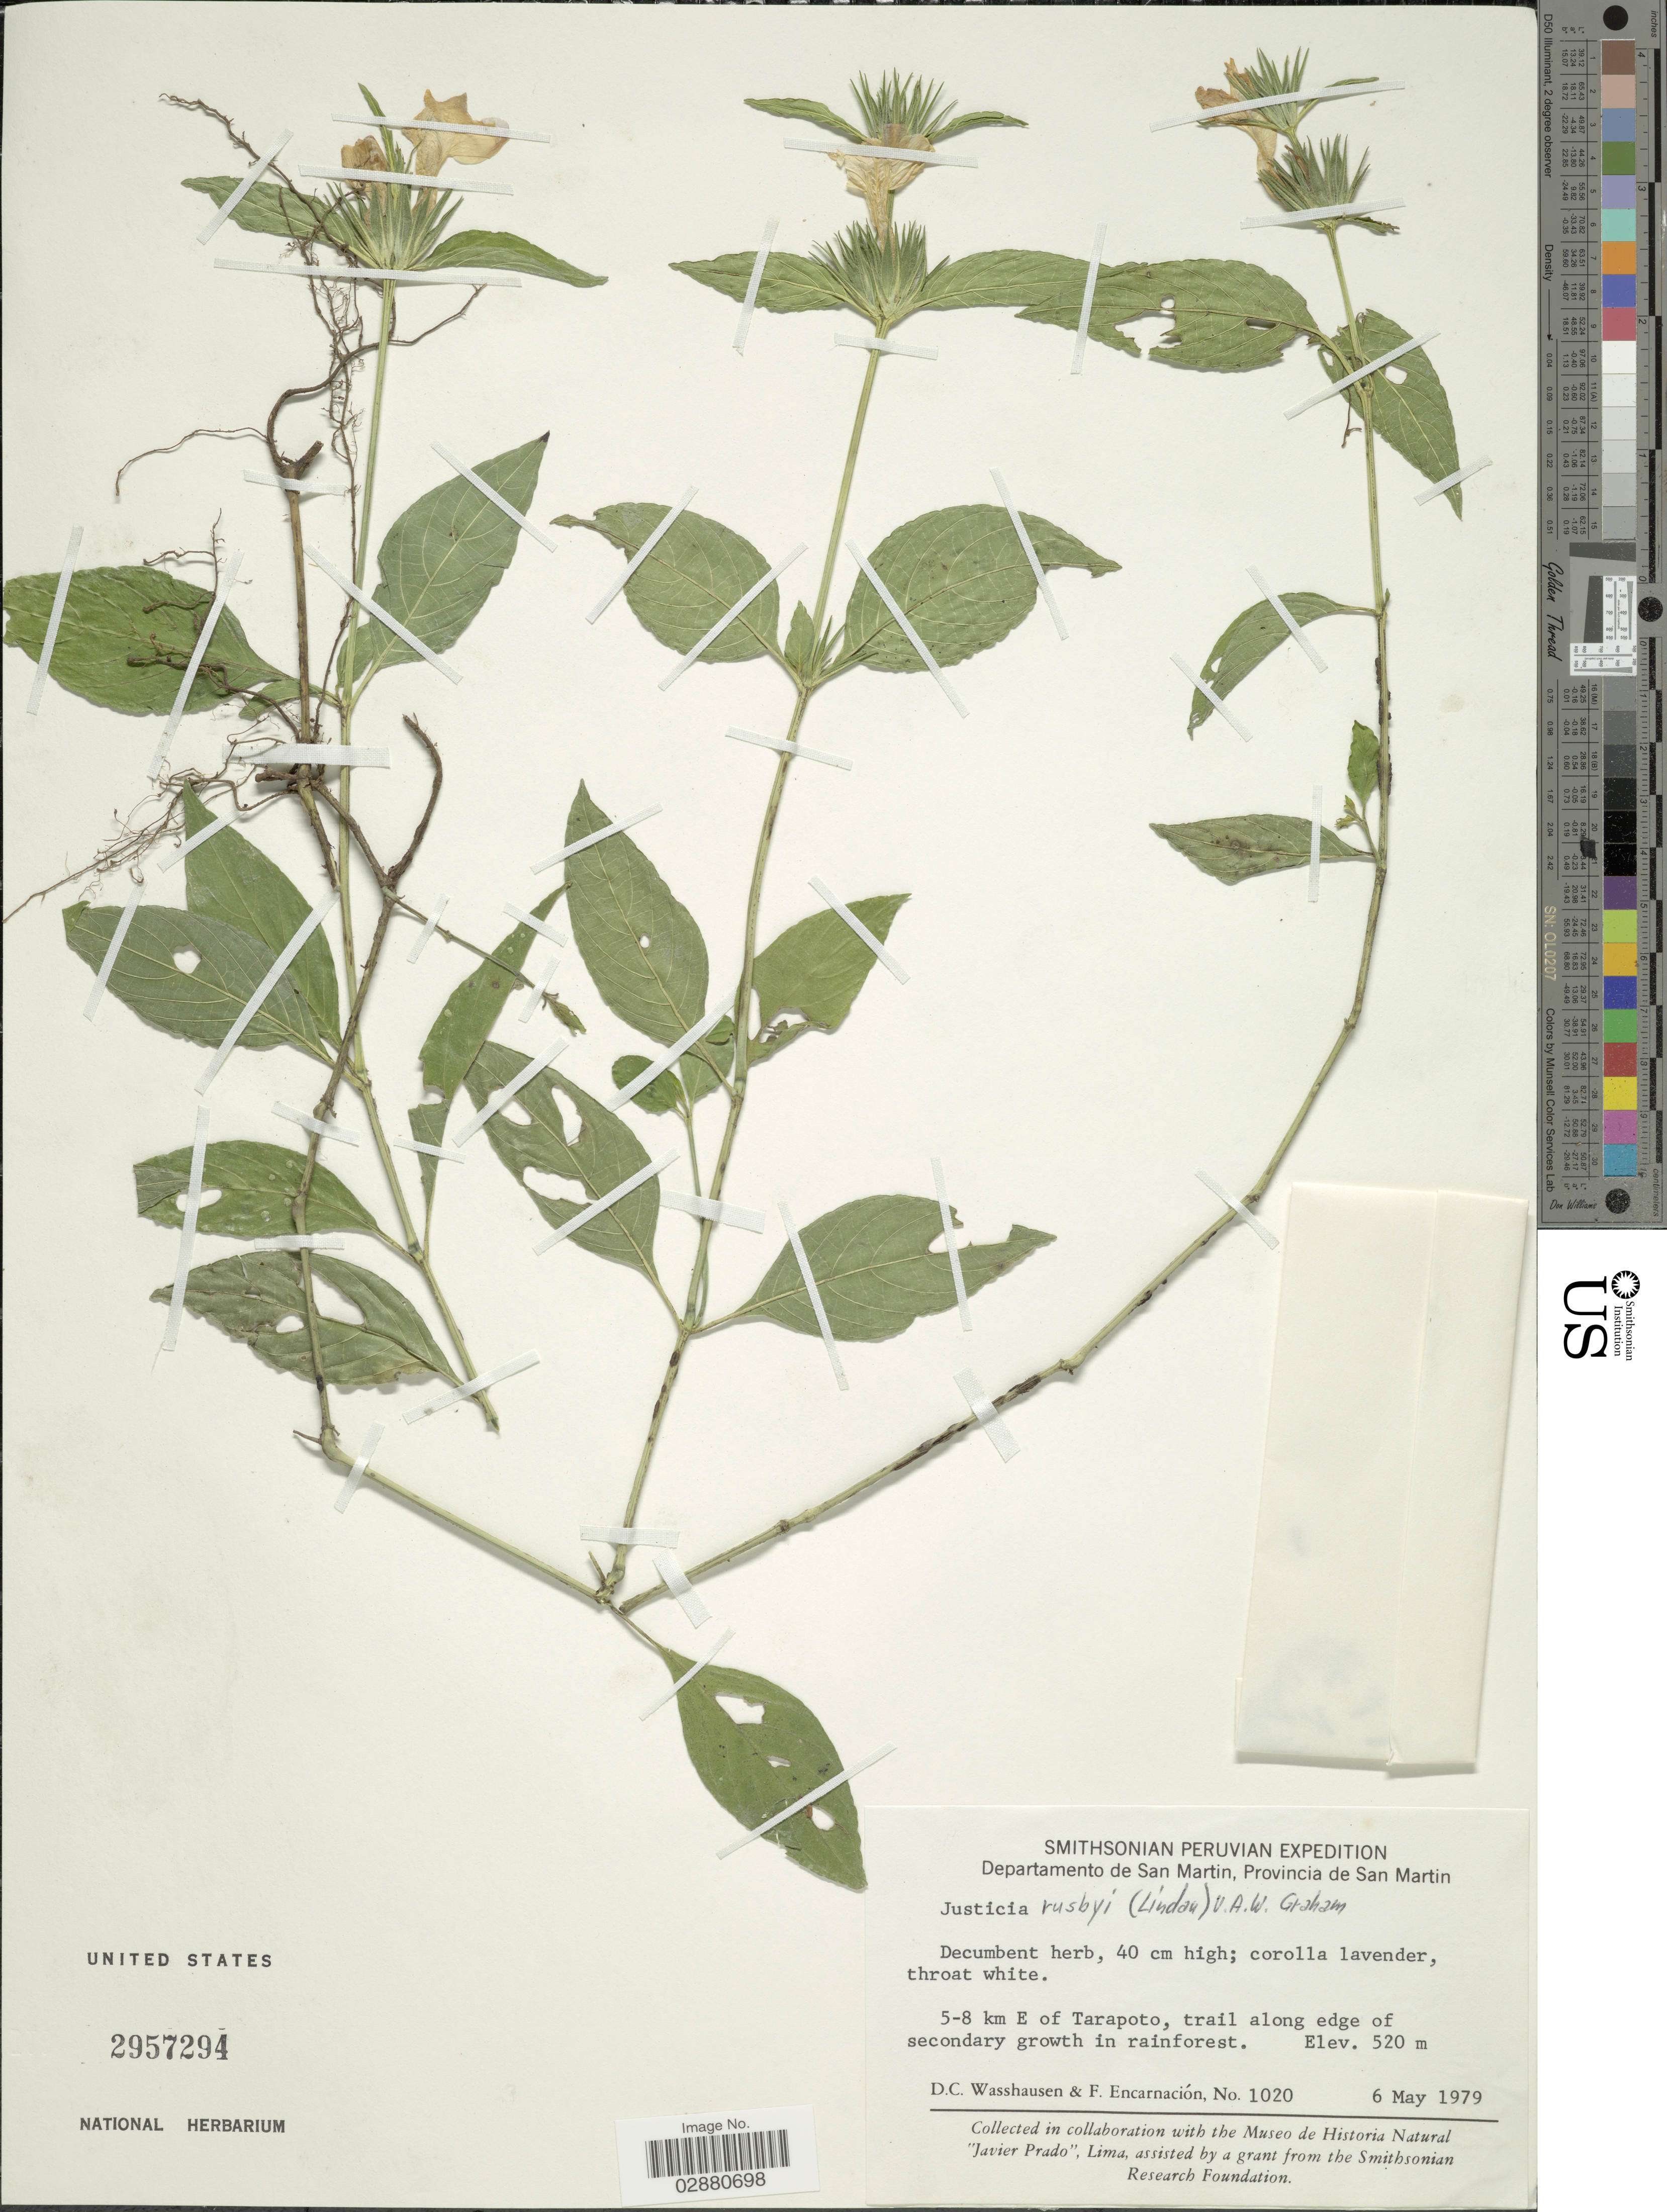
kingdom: Plantae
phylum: Tracheophyta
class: Magnoliopsida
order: Lamiales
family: Acanthaceae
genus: Justicia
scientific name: Justicia rusbyi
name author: (Lindau) V.A.W. Graham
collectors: D. C. Wasshausen & F. Encarnación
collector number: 1020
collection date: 1979-05-06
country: Peru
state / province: San Martín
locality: Departamento de San Martin, Provincia de San Martin. 5-8 km E of Tarapoto, trail along edge of secondary growth in rainforest.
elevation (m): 520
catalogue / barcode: US 2957294